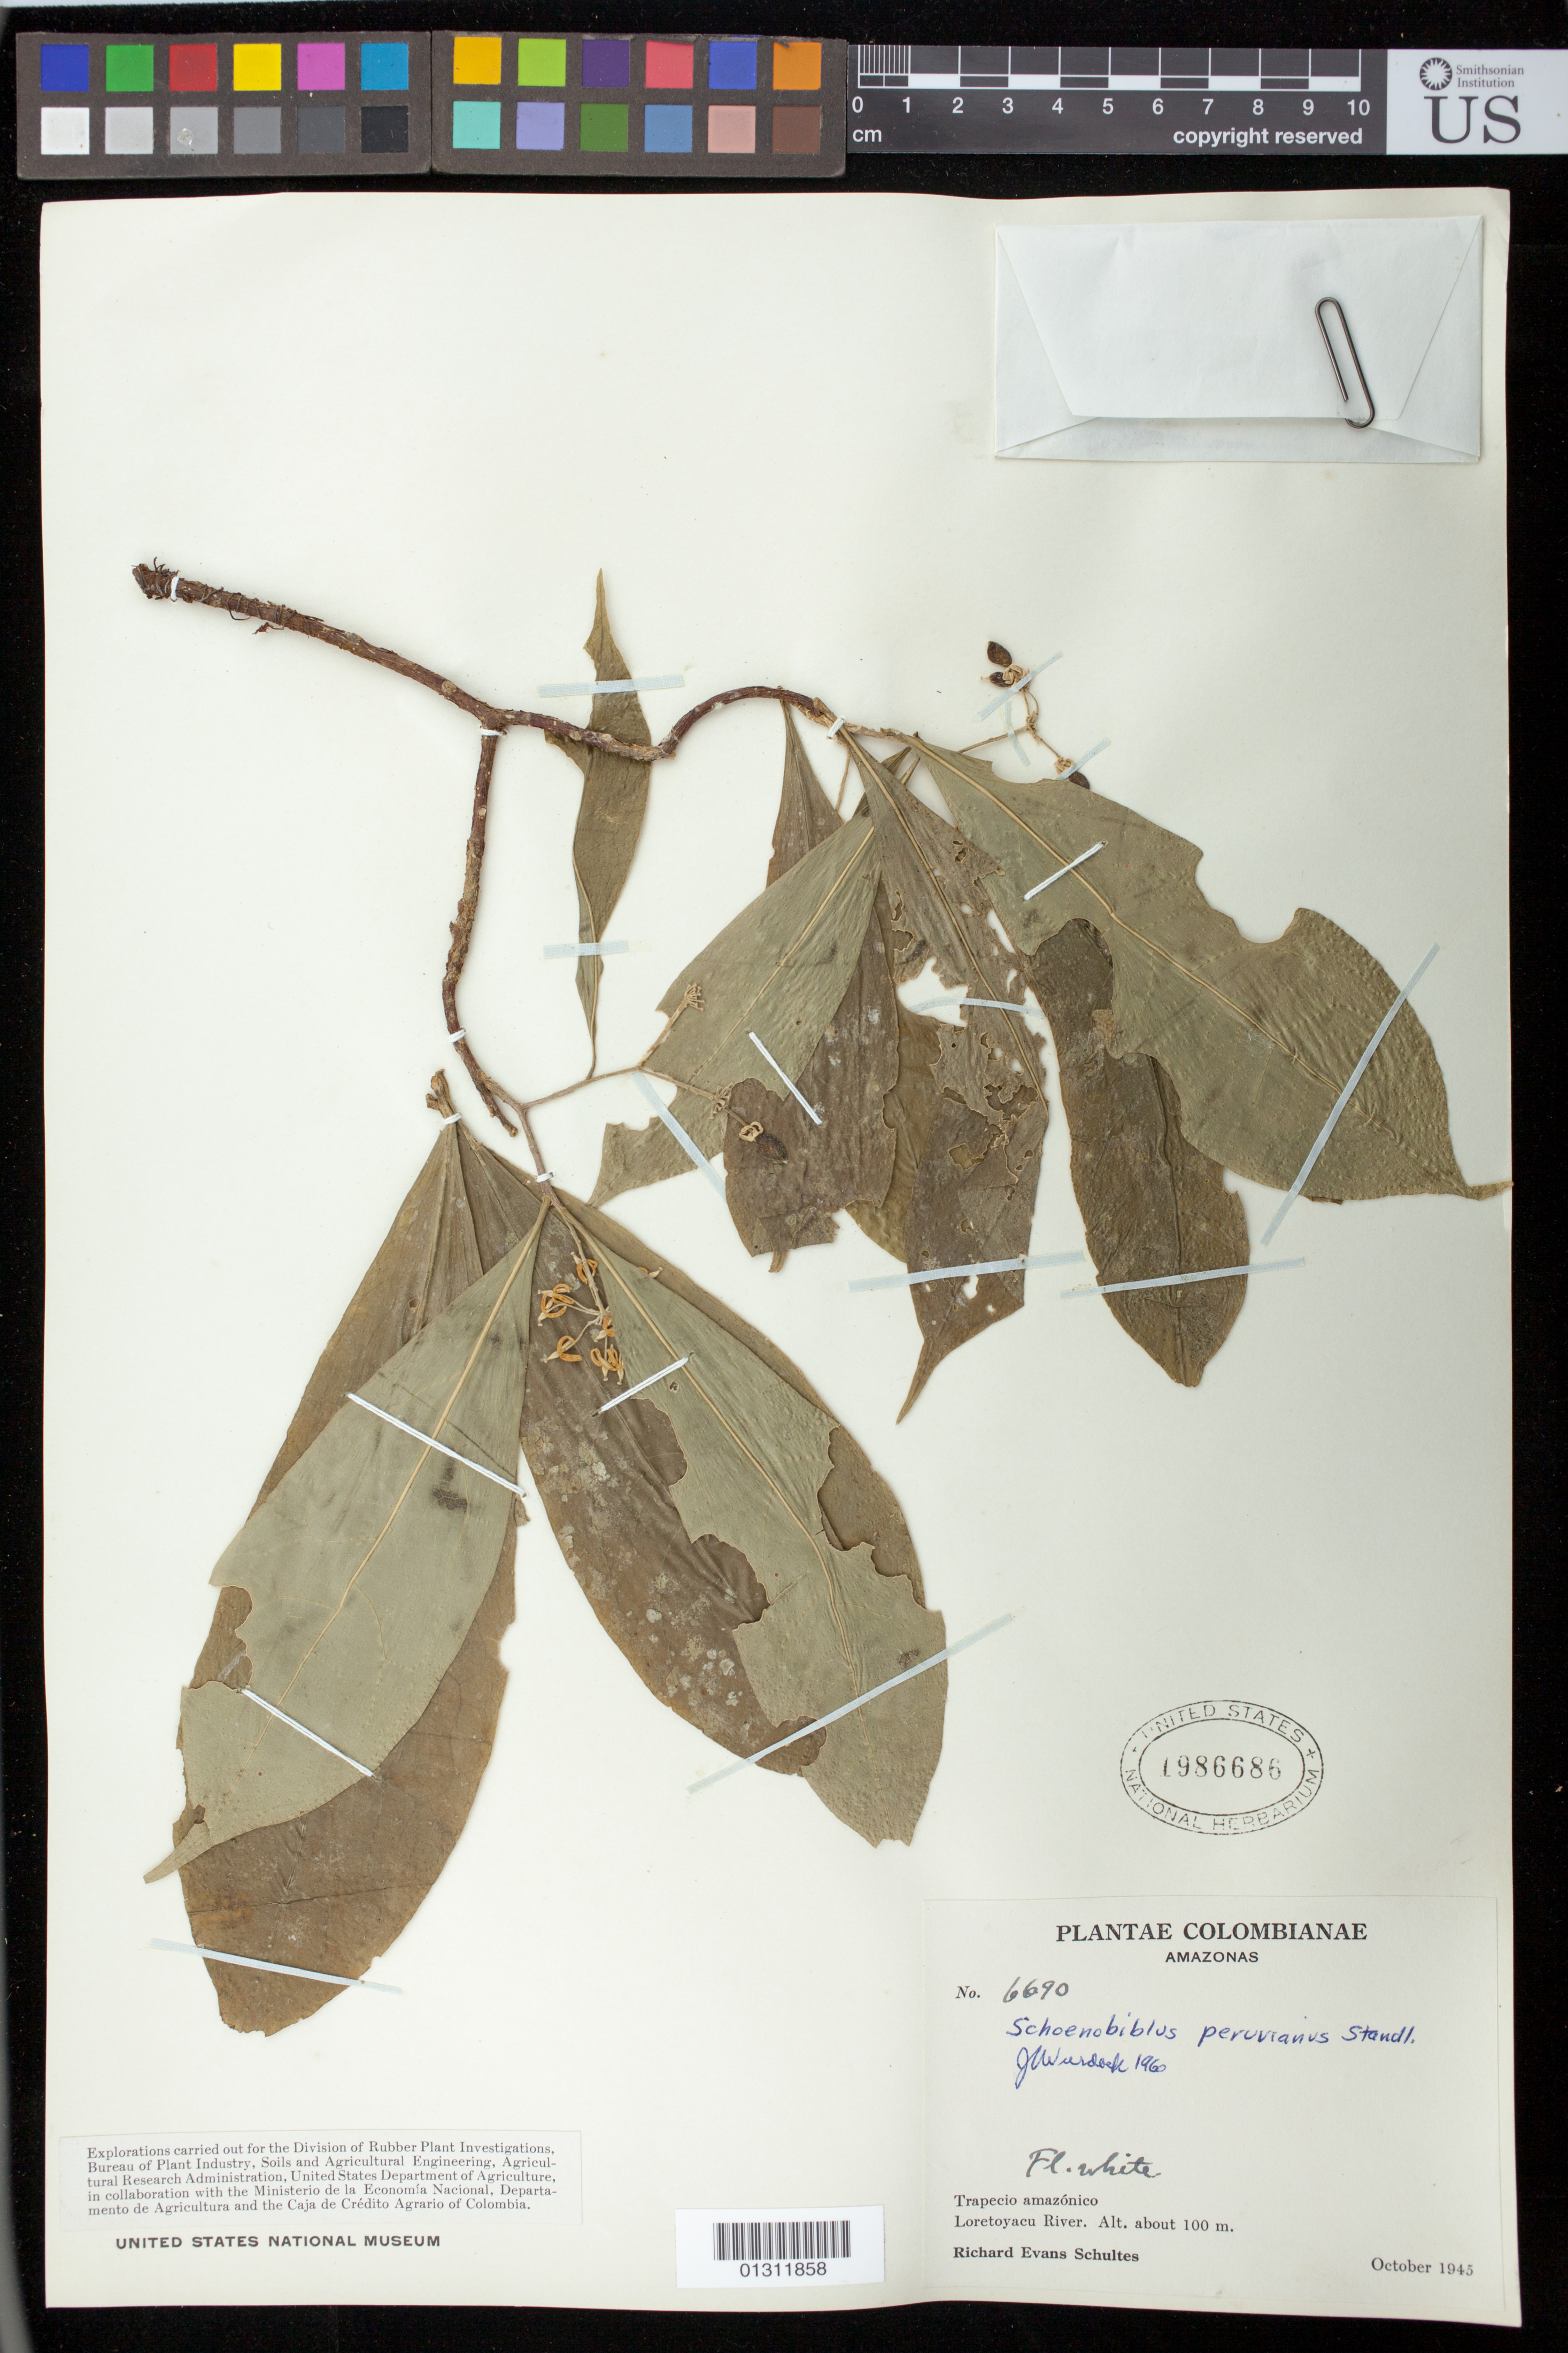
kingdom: Plantae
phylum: Tracheophyta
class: Magnoliopsida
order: Malvales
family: Thymelaeaceae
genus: Schoenobiblus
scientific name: Schoenobiblus peruvianus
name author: Standl.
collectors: R. E. Schultes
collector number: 6690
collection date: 1945-10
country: Colombia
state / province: Amazônas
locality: Loretoyacu River.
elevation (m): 100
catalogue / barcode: US 1986686